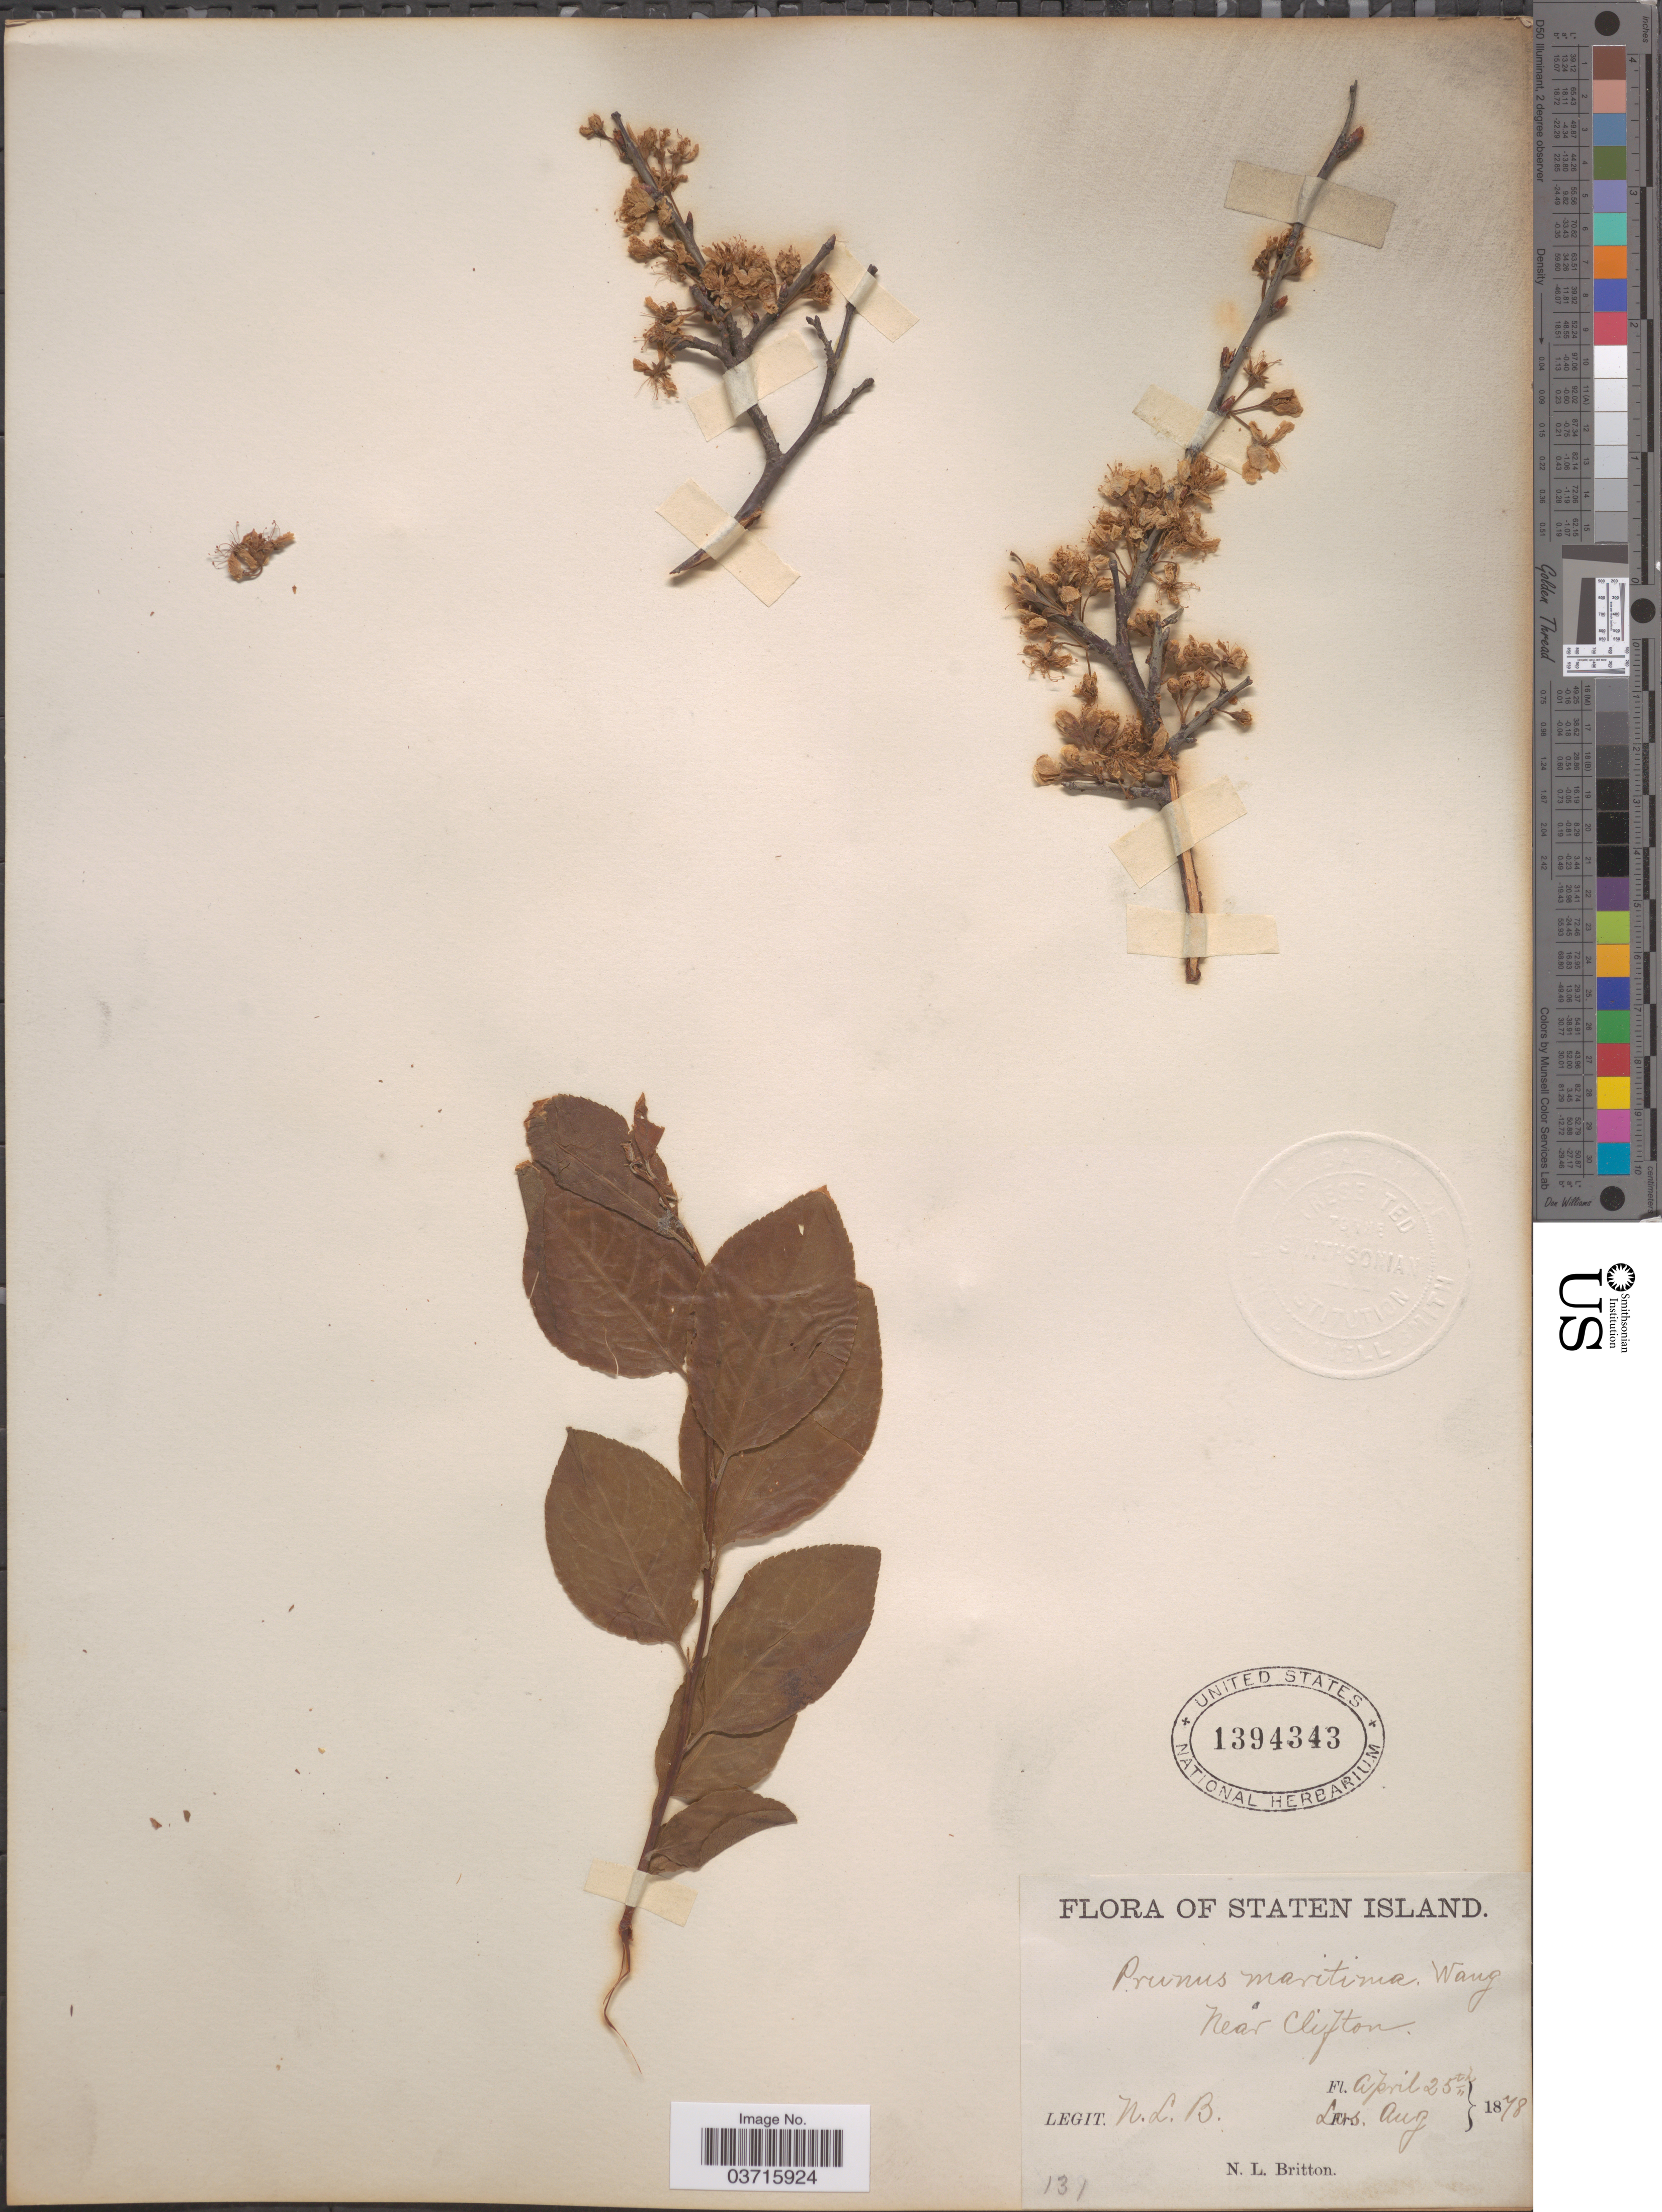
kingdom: Plantae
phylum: Tracheophyta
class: Magnoliopsida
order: Rosales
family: Rosaceae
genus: Prunus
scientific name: Prunus maritima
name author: Marshall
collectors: N. Britton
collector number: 131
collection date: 1878-04-25/1878-08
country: United States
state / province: New York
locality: Staten Island. Near Clifton.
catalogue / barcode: US 1394343